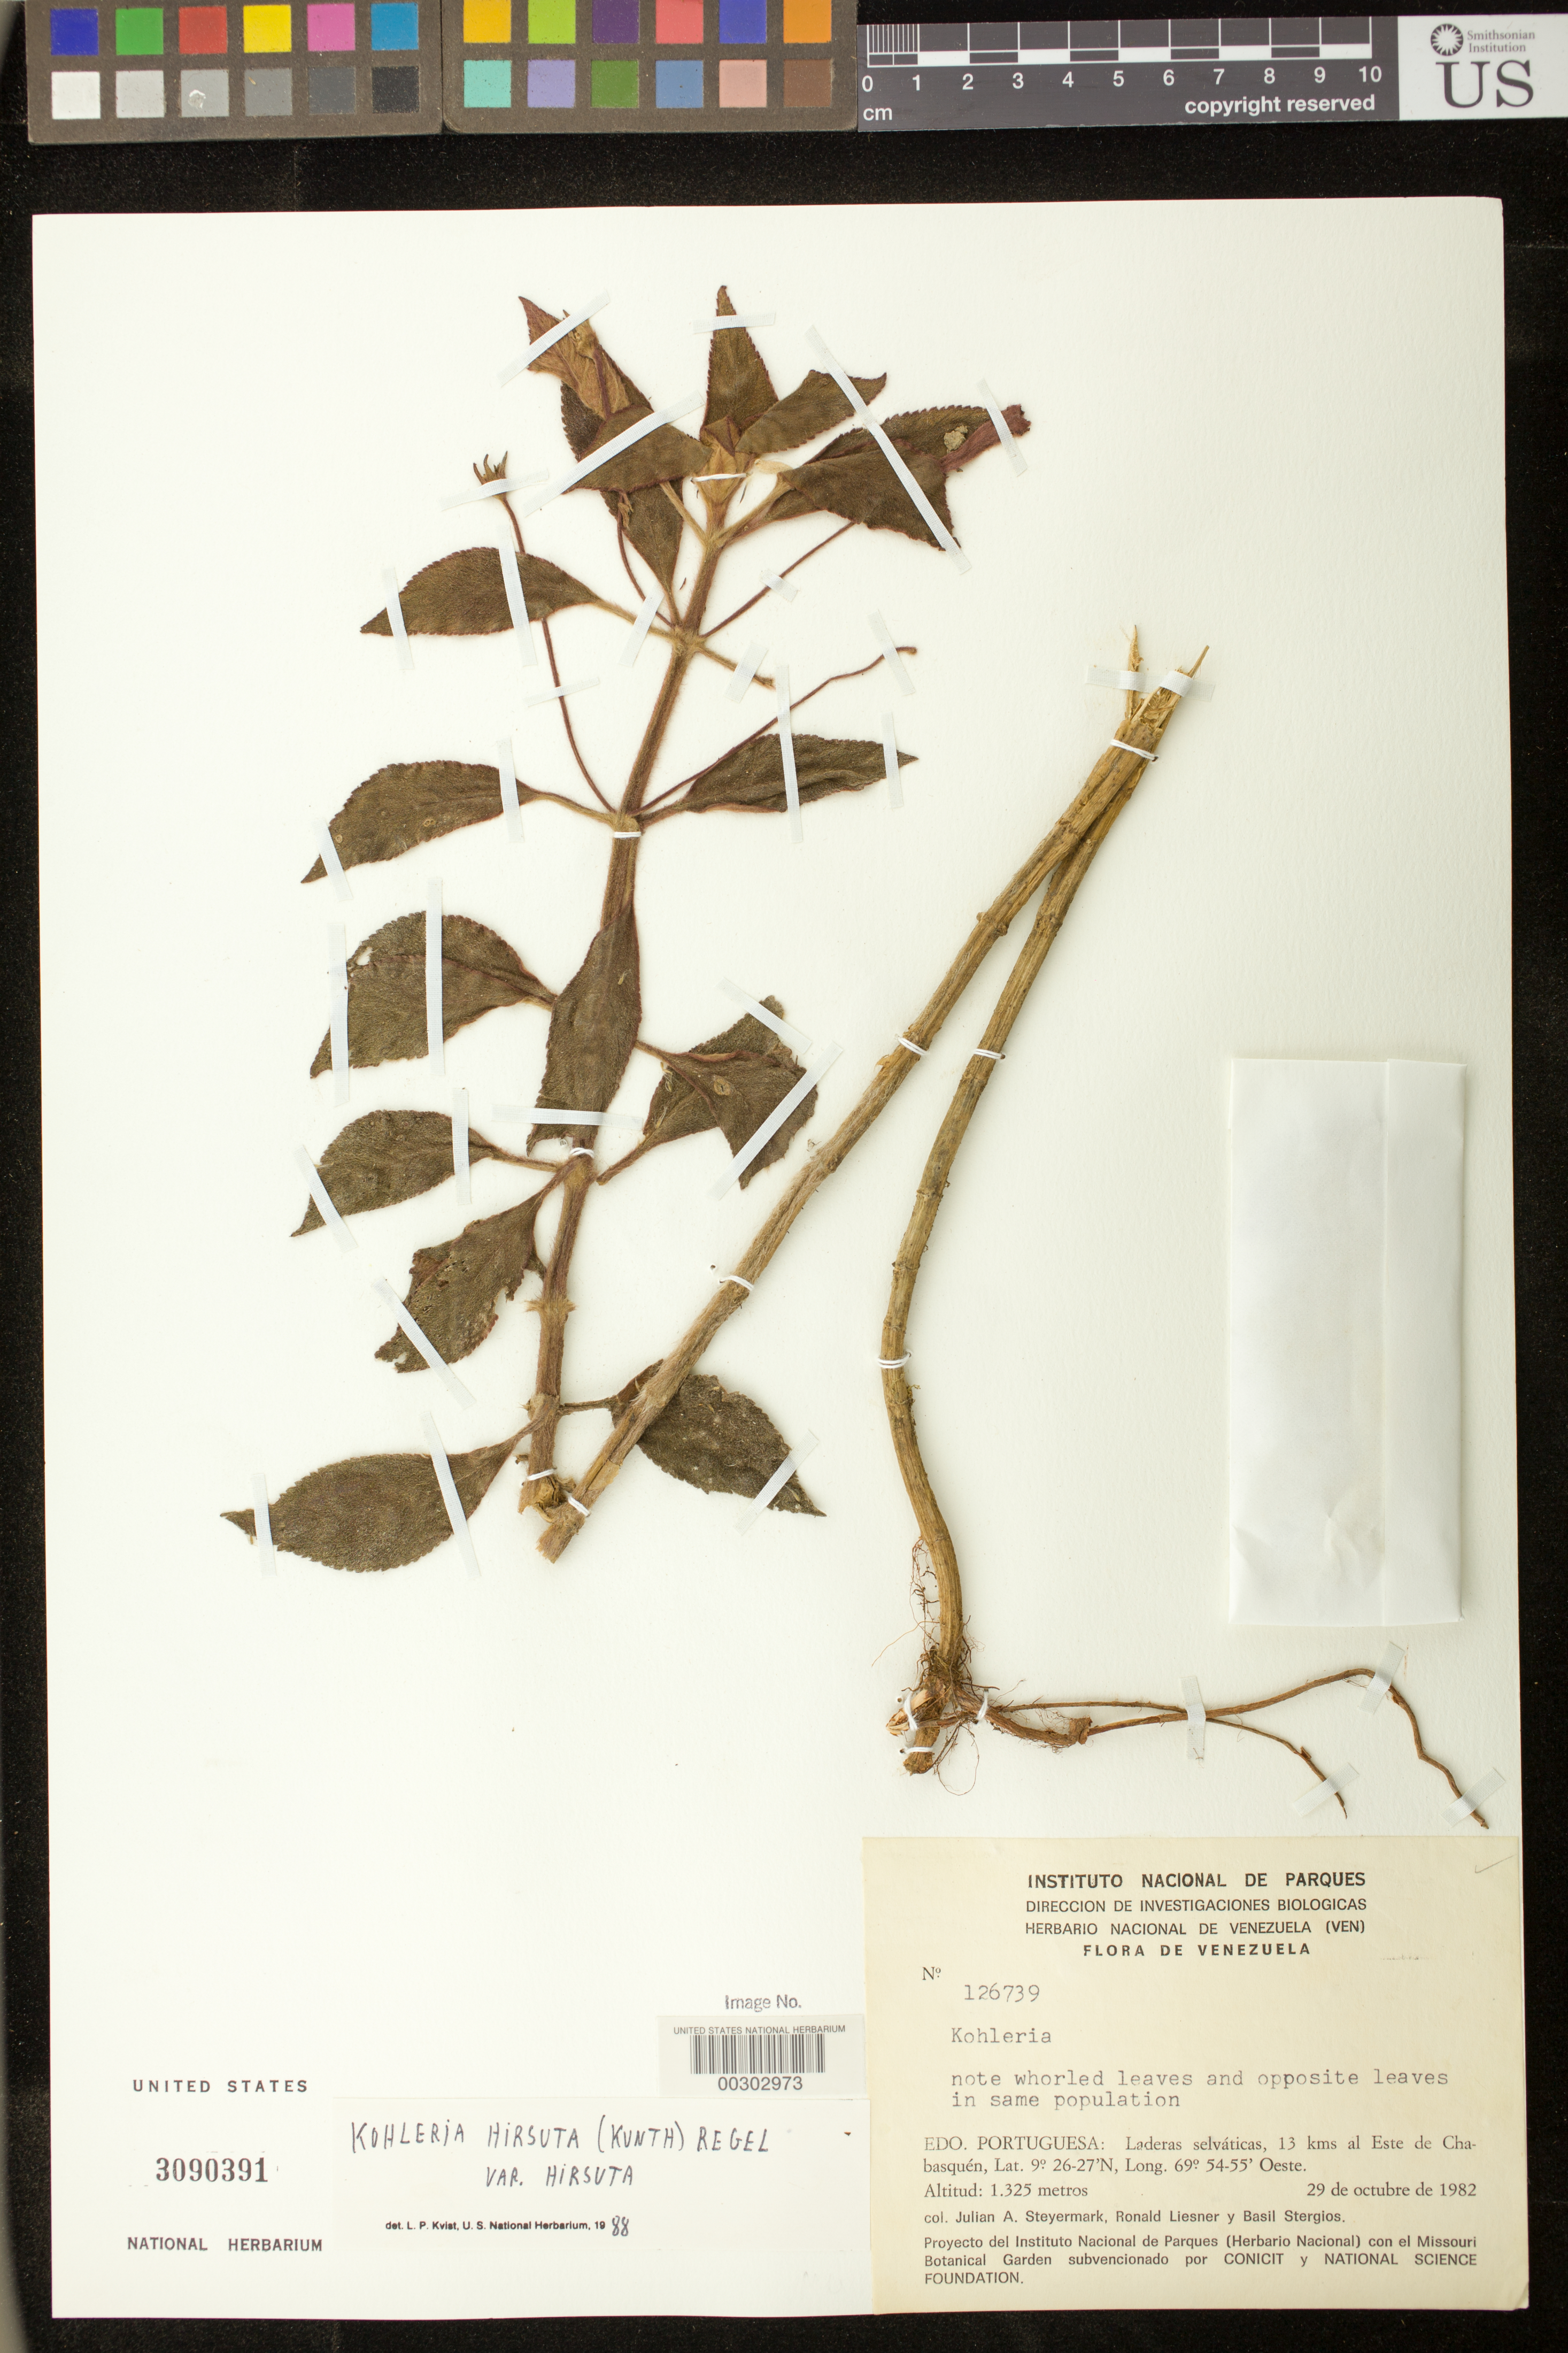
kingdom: Plantae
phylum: Tracheophyta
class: Magnoliopsida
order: Lamiales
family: Gesneriaceae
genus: Kohleria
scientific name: Kohleria hirsuta var. hirsuta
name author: (Kunth) Regel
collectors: J. Steyermark, R. L. Liesner & B. G. Stergios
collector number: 126739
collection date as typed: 29 Oct 1982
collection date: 1982-10-29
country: Venezuela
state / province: Portuguesa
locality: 13 km E of Chabasquen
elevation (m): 1325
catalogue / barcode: US 3090391